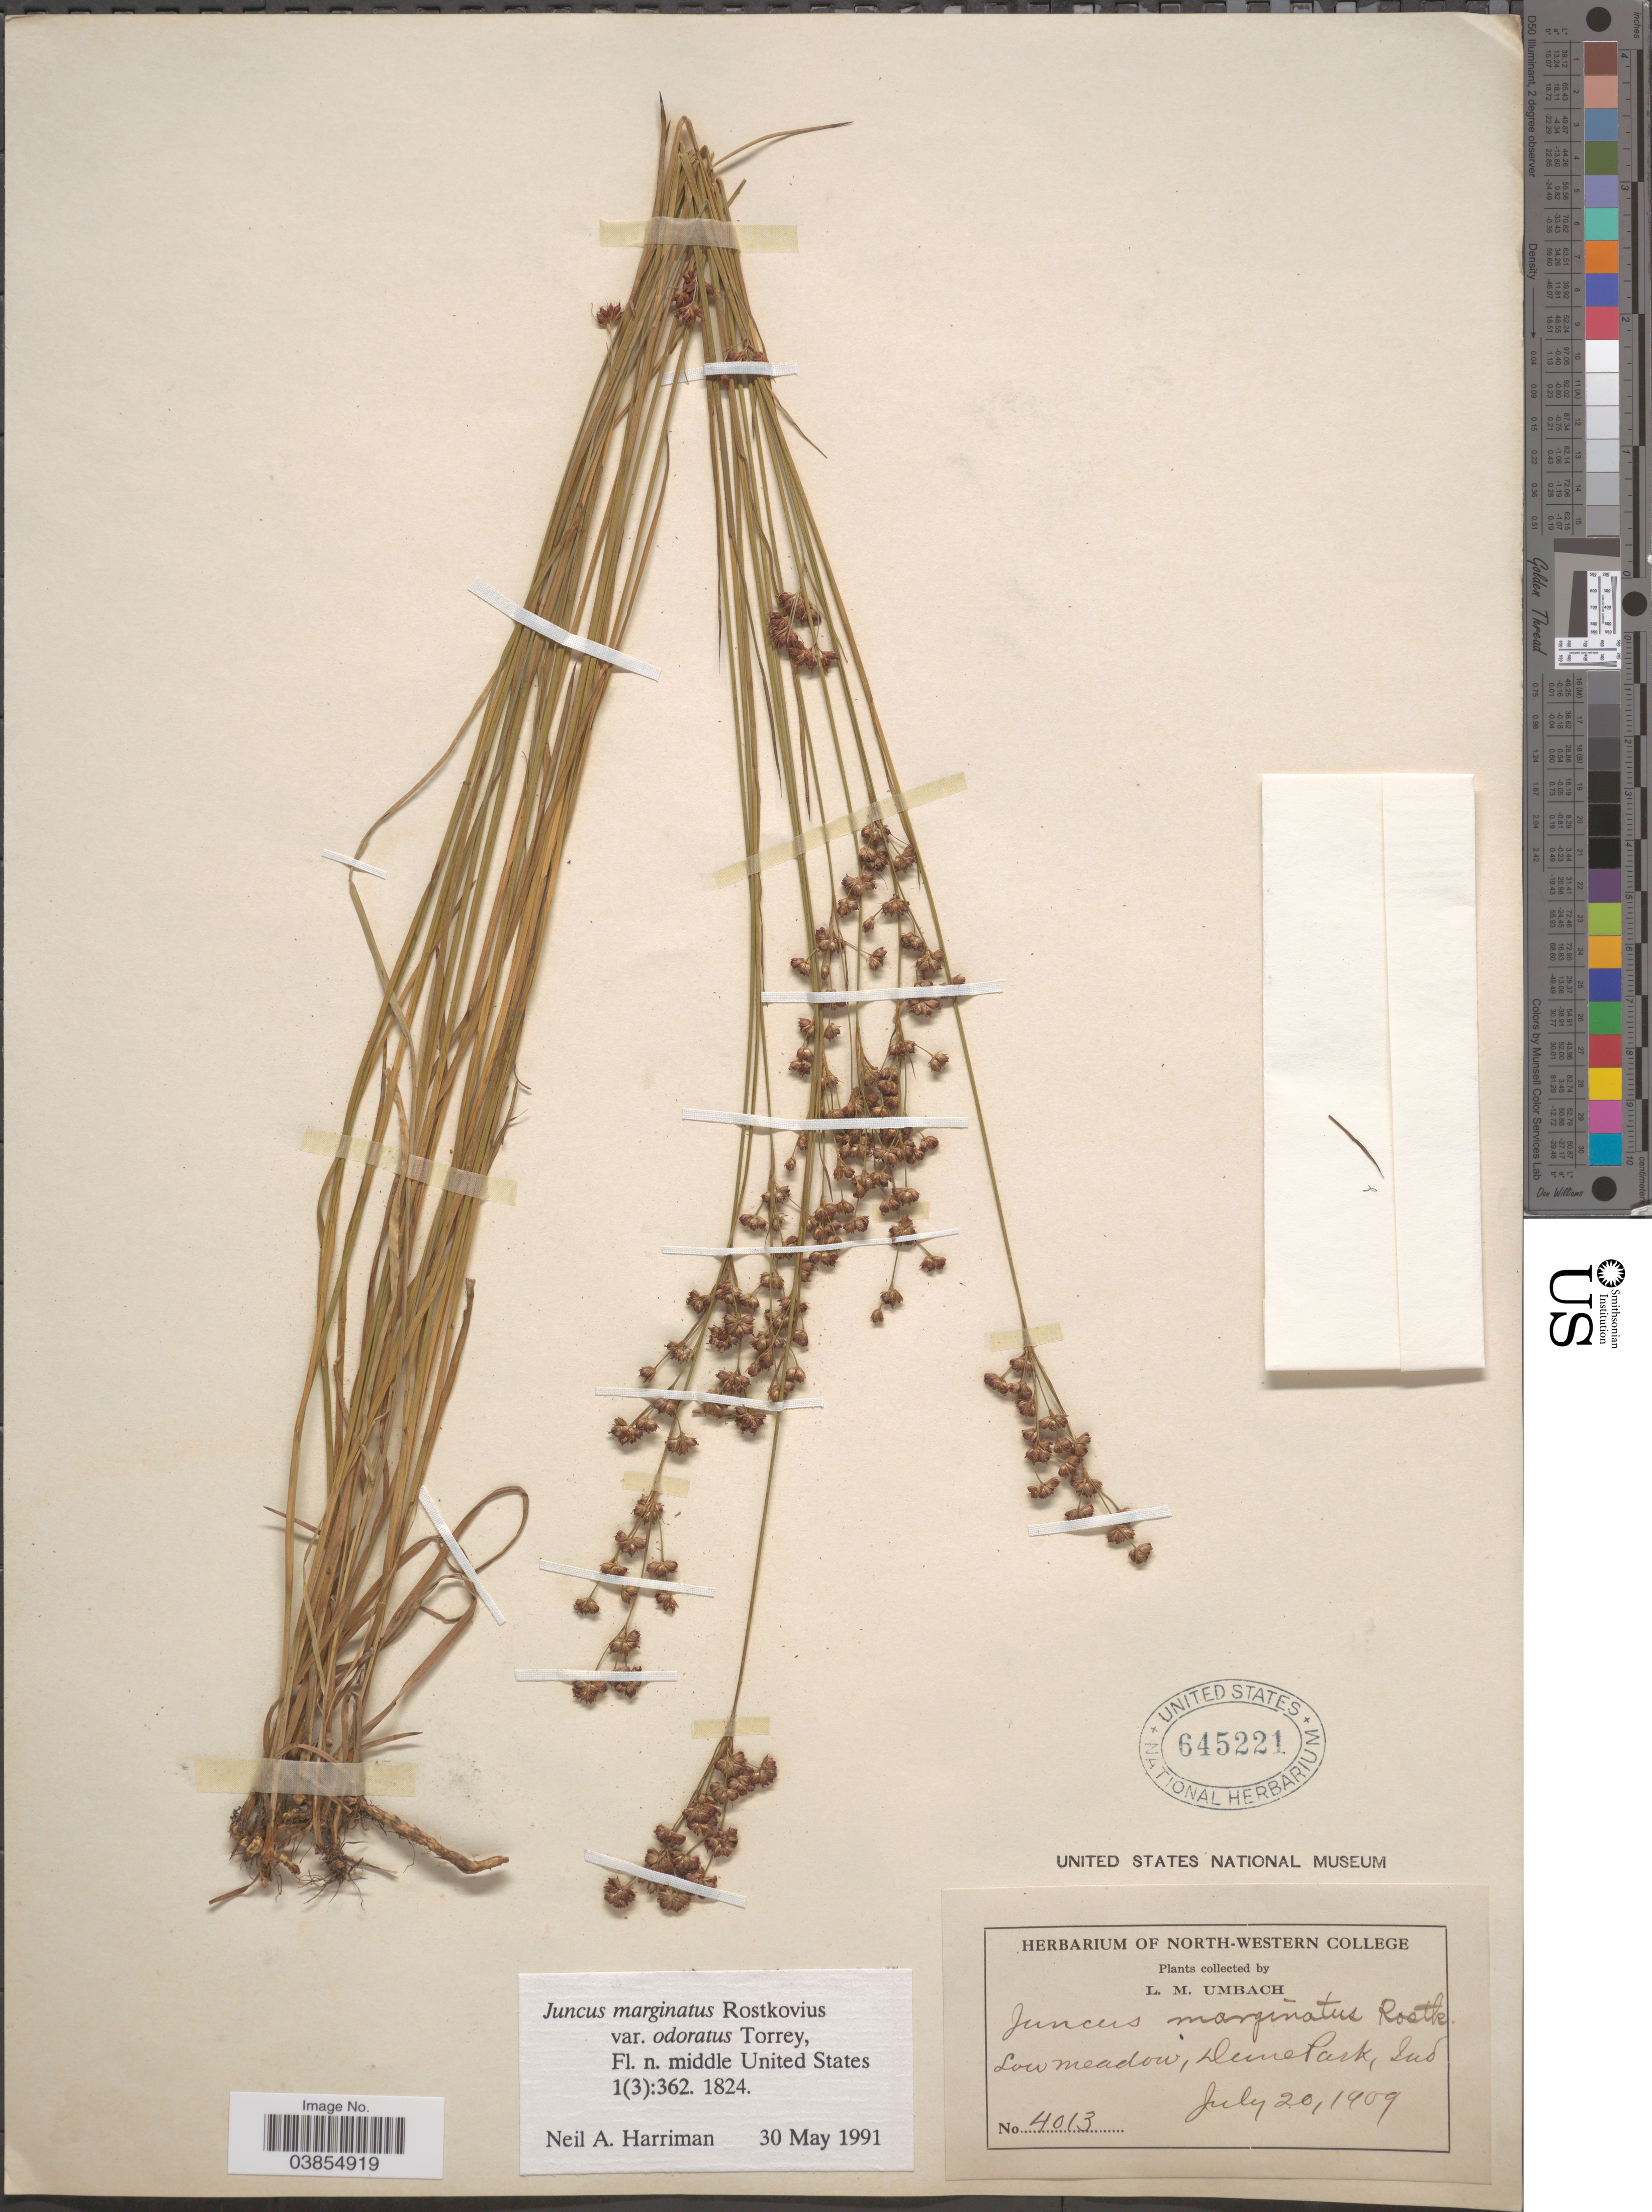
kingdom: Plantae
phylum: Tracheophyta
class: Liliopsida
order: Poales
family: Juncaceae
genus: Juncus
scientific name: Juncus marginatus var. odoratus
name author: Torr.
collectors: L. M. Umbach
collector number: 4013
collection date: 1909-07-20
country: United States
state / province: Indiana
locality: Low meadow, Dune Park.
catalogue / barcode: US 645221